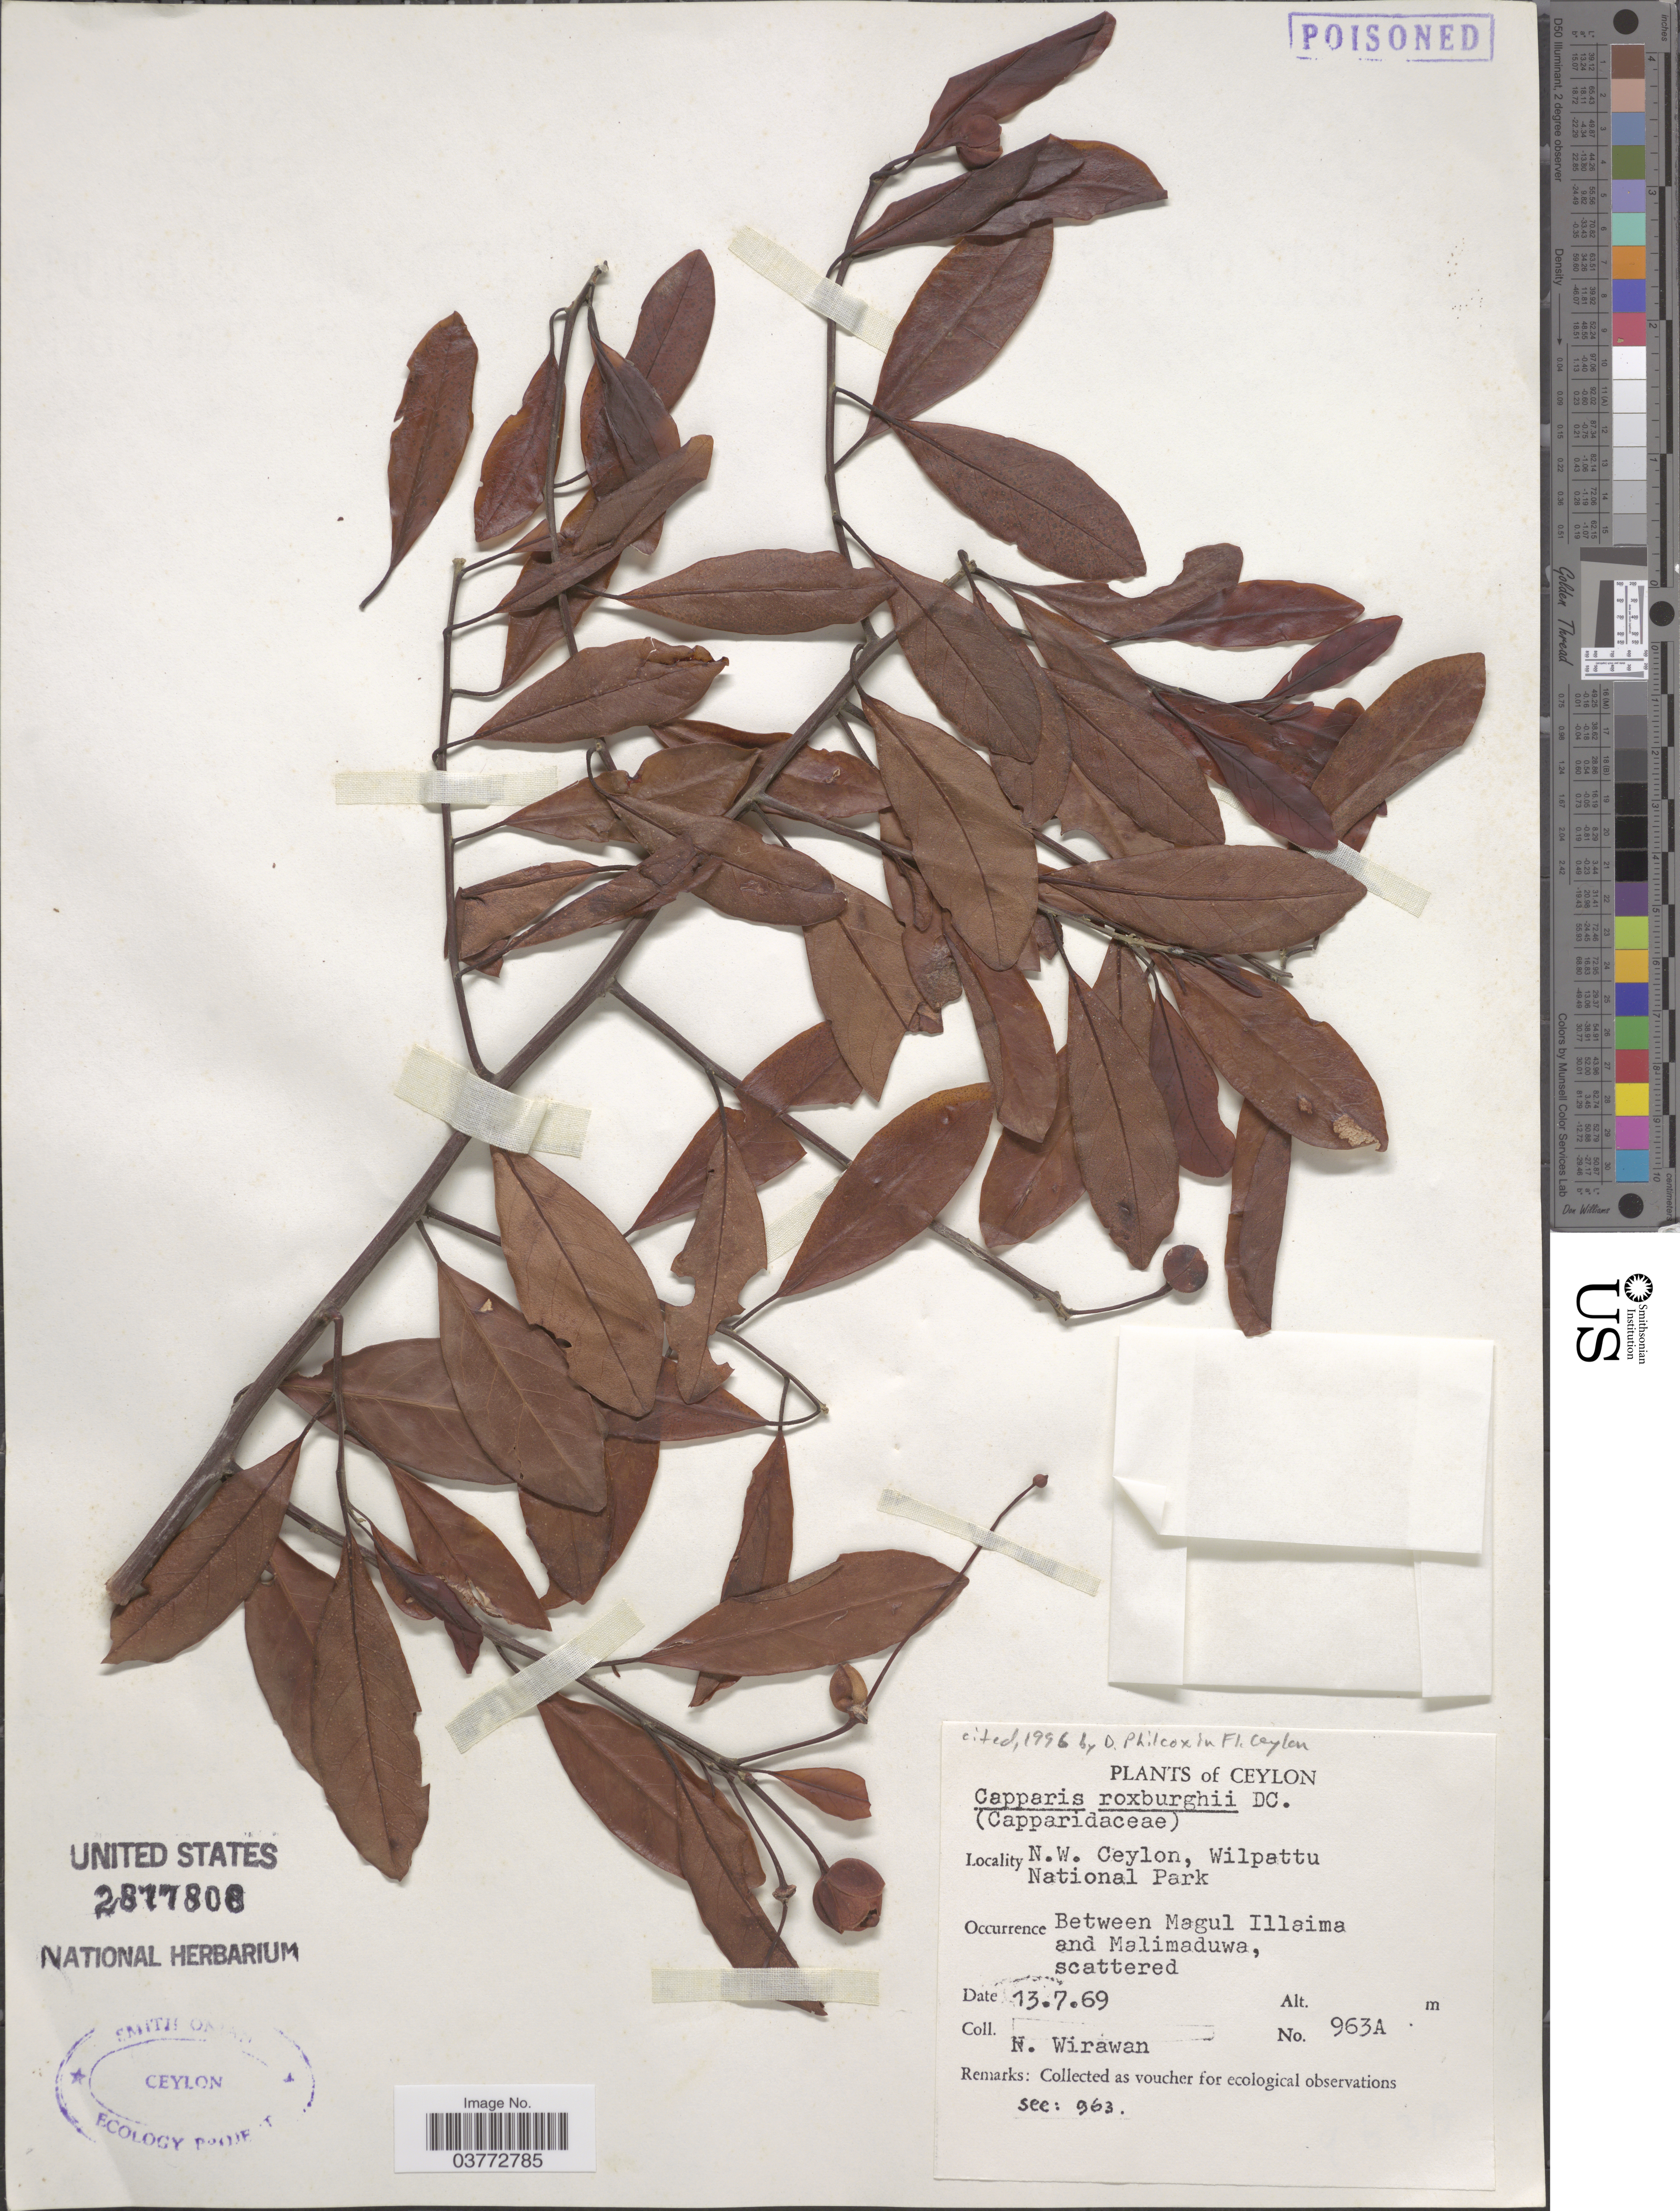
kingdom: Plantae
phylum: Tracheophyta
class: Magnoliopsida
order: Brassicales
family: Capparaceae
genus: Capparis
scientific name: Capparis roxburghii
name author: DC.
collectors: N. Wirawan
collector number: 963A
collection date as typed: Transcribed d/m/y: 13/7/69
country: Sri Lanka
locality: Ceylon. N. W. Ceylon, Wilpattu National Park. Between Magul Illaima and Malimaduwa.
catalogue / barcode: US 2877808